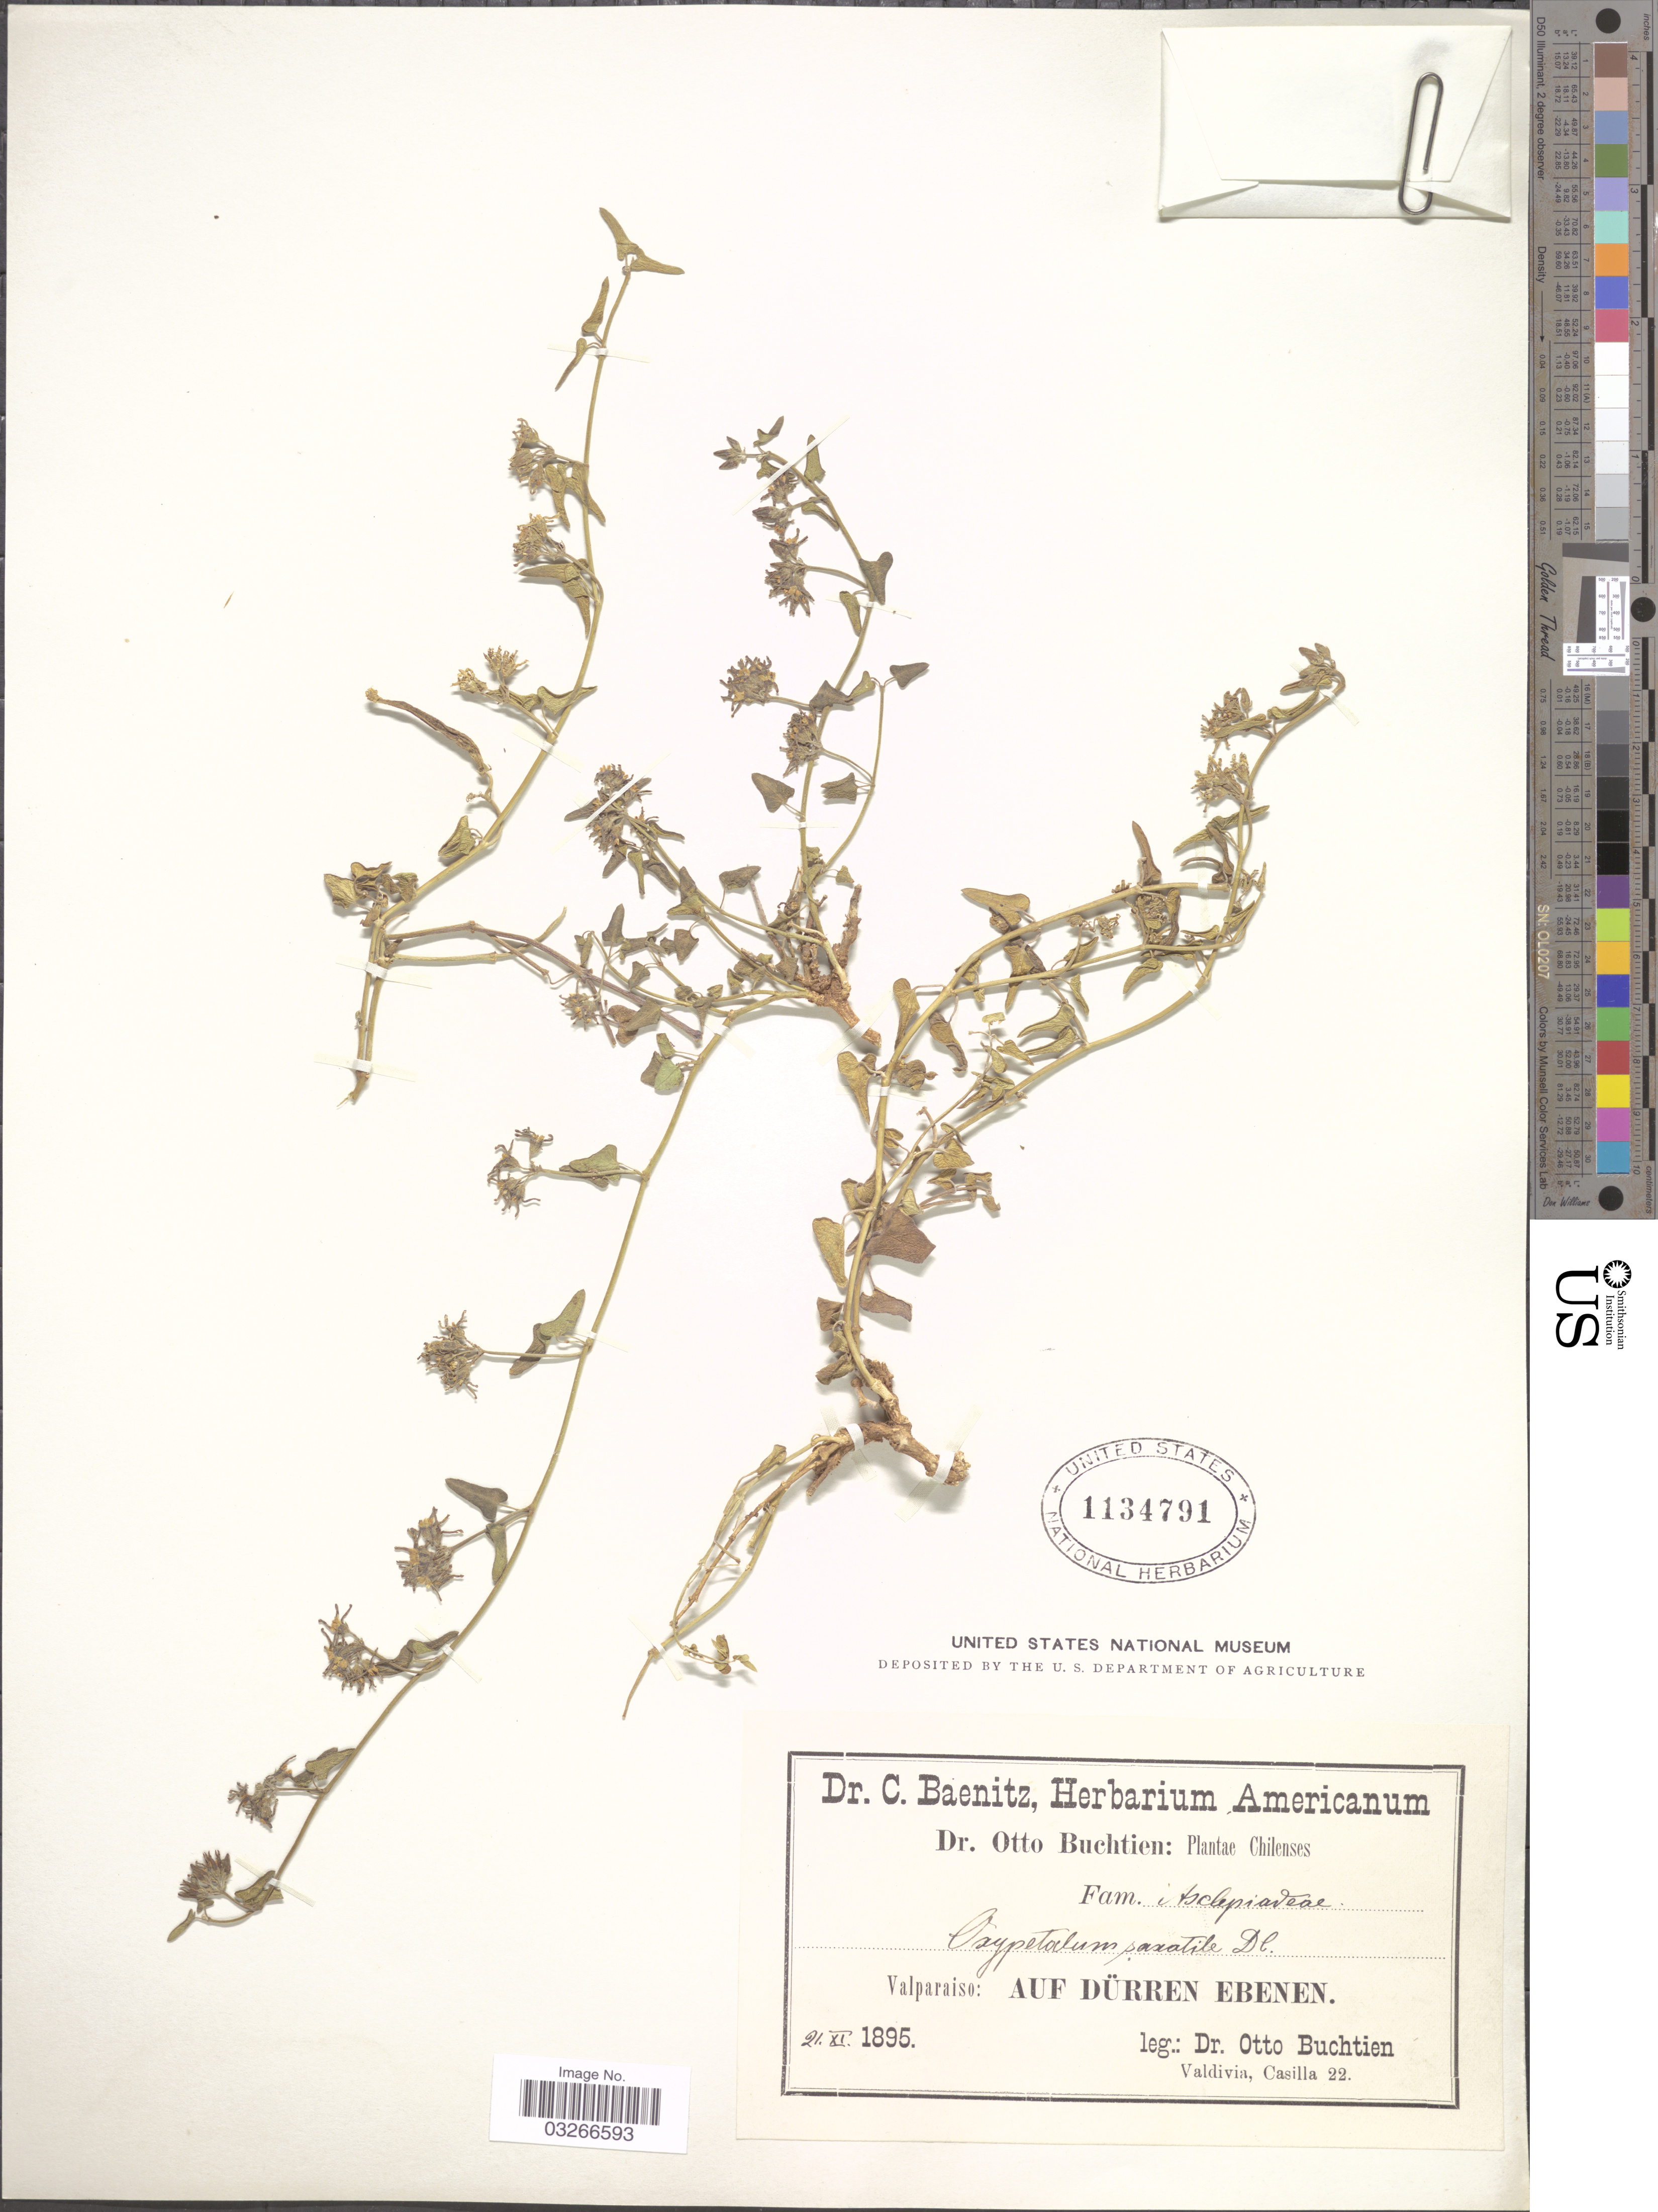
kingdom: Plantae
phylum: Tracheophyta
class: Magnoliopsida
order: Gentianales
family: Apocynaceae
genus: Oxypetalum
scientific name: Oxypetalum saxatile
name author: Decne.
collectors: O. Buchtien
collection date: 1895-11-21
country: Chile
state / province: Valparaíso (V)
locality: Auf Dürren Ebenen.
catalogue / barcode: US 1134791